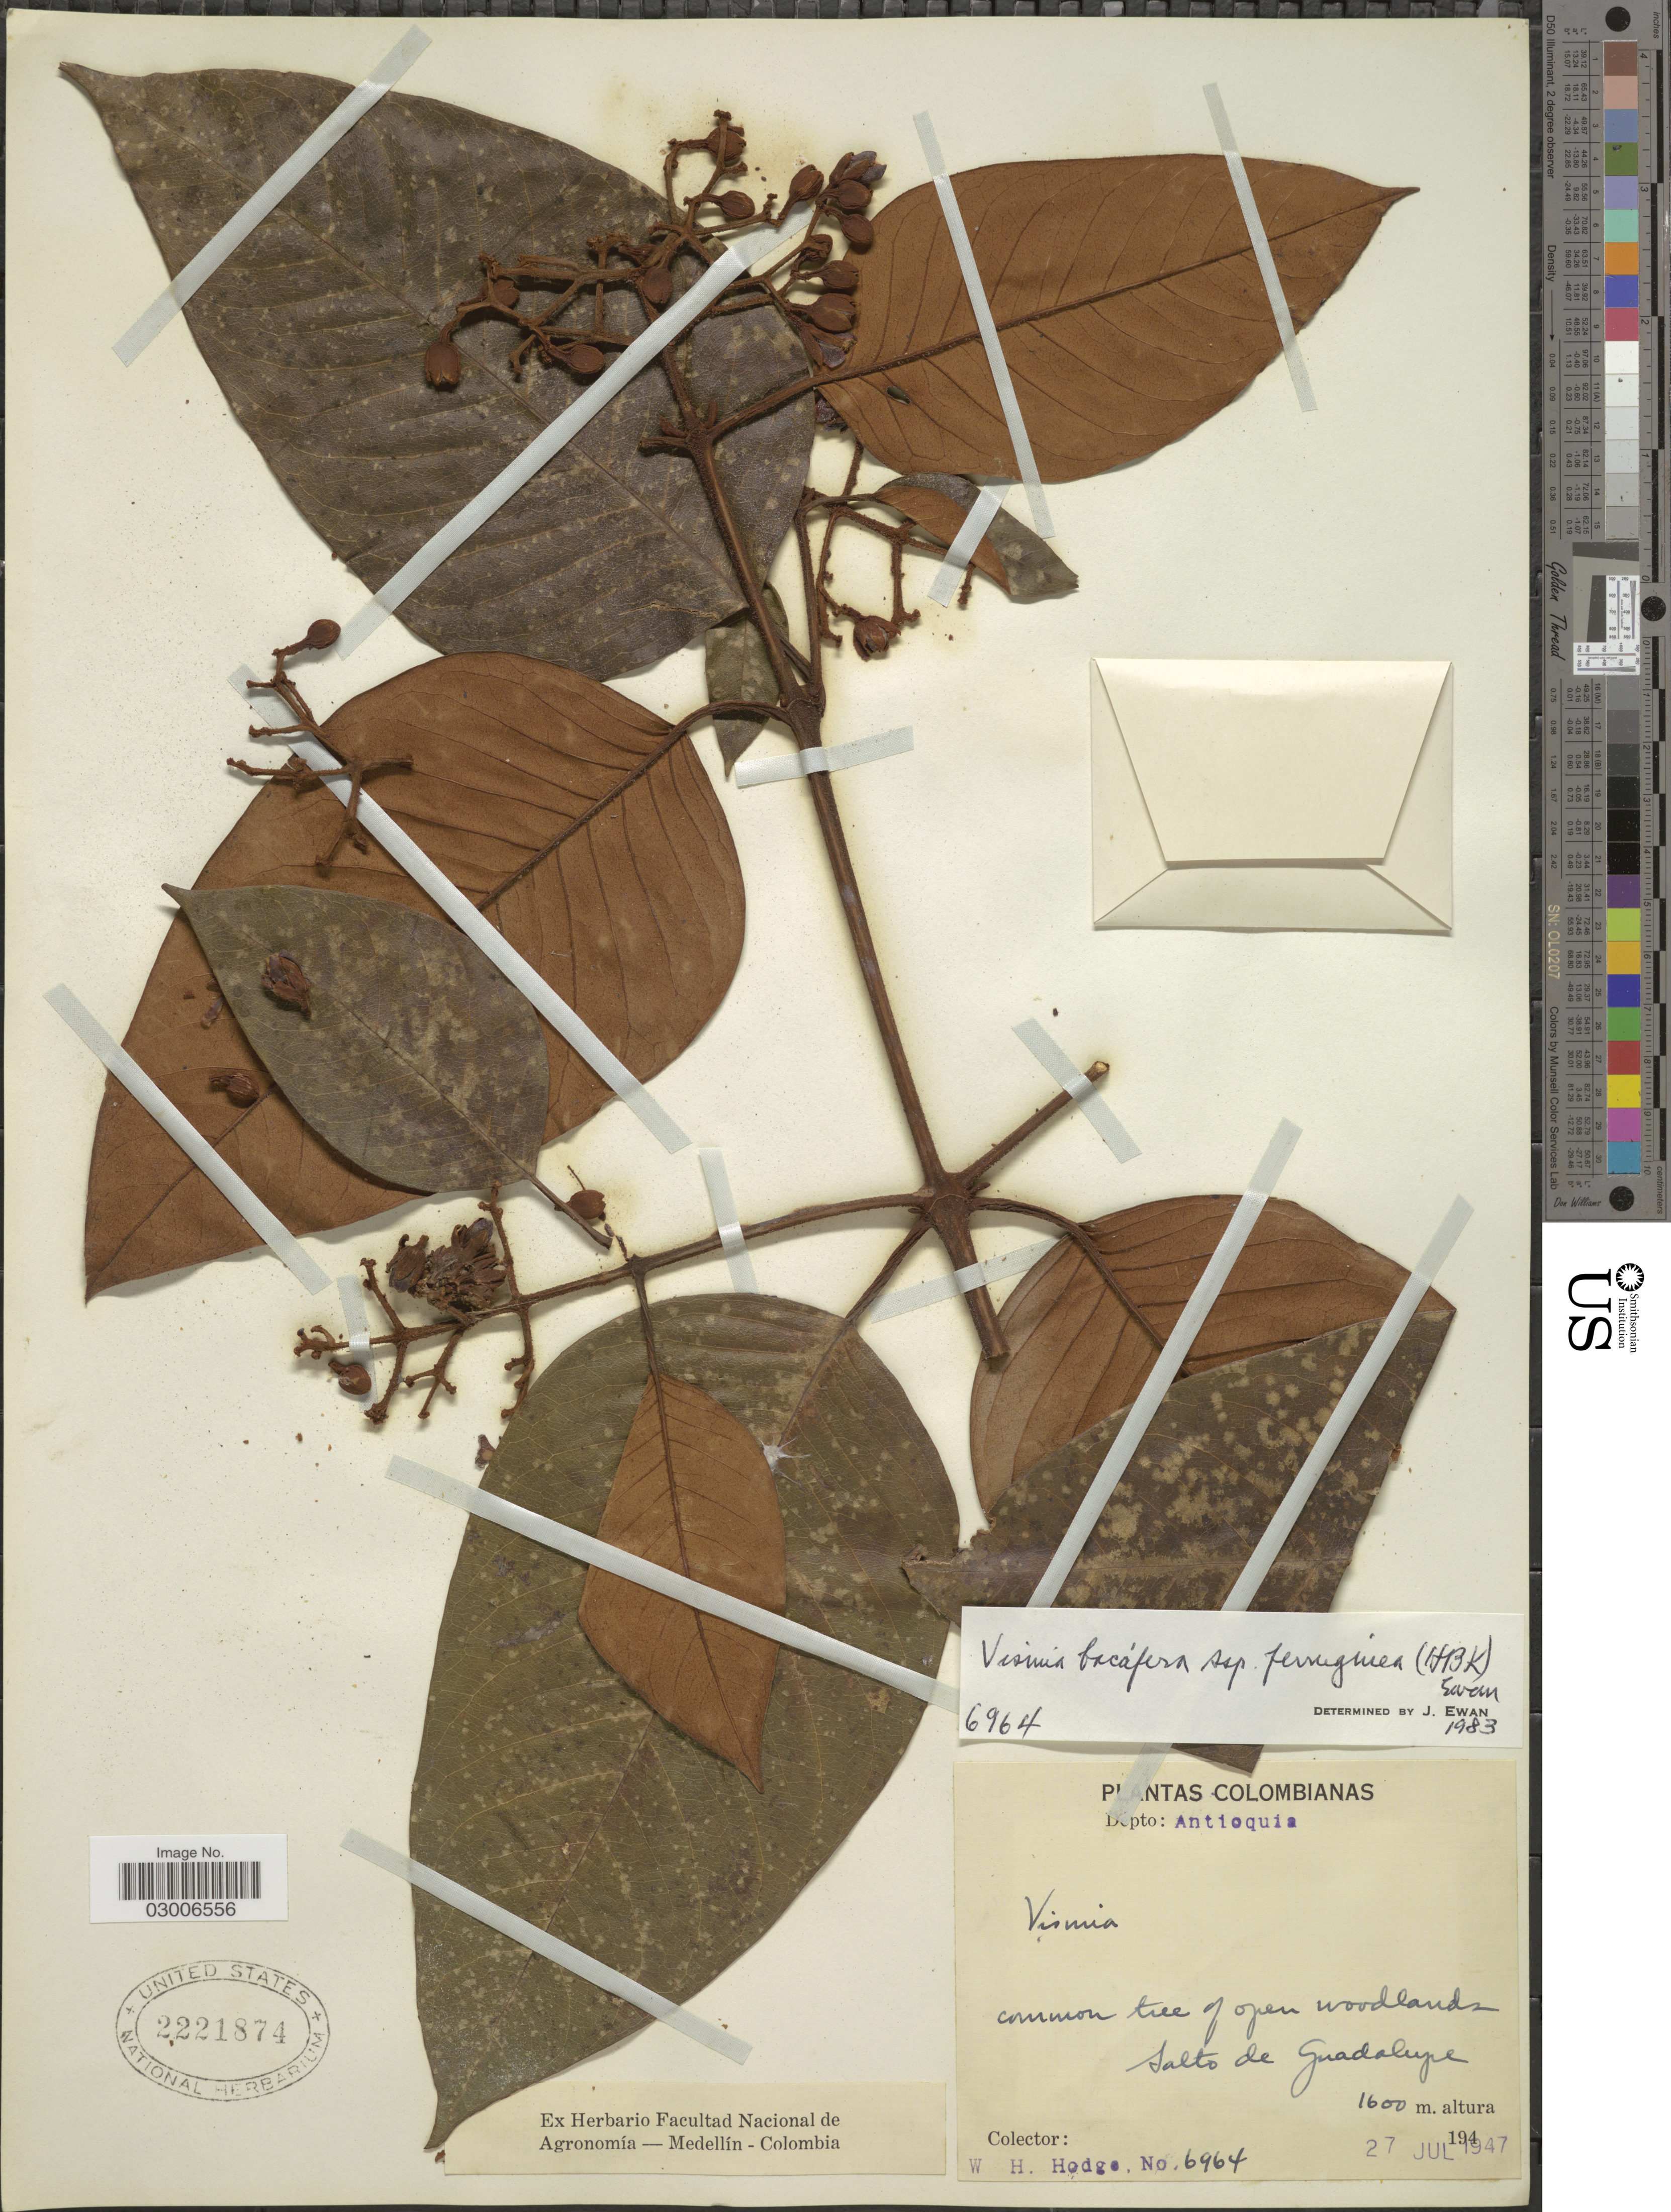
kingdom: Plantae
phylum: Tracheophyta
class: Magnoliopsida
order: Malpighiales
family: Hypericaceae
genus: Vismia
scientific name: Vismia baccifera subsp. ferruginea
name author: (Kunth) Ewan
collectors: W. Hodge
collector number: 6964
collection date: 1947-07-27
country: Colombia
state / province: Antioquia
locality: Depto.: Antioquia. Salto de Guadalupe.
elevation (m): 1600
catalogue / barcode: US 2221874